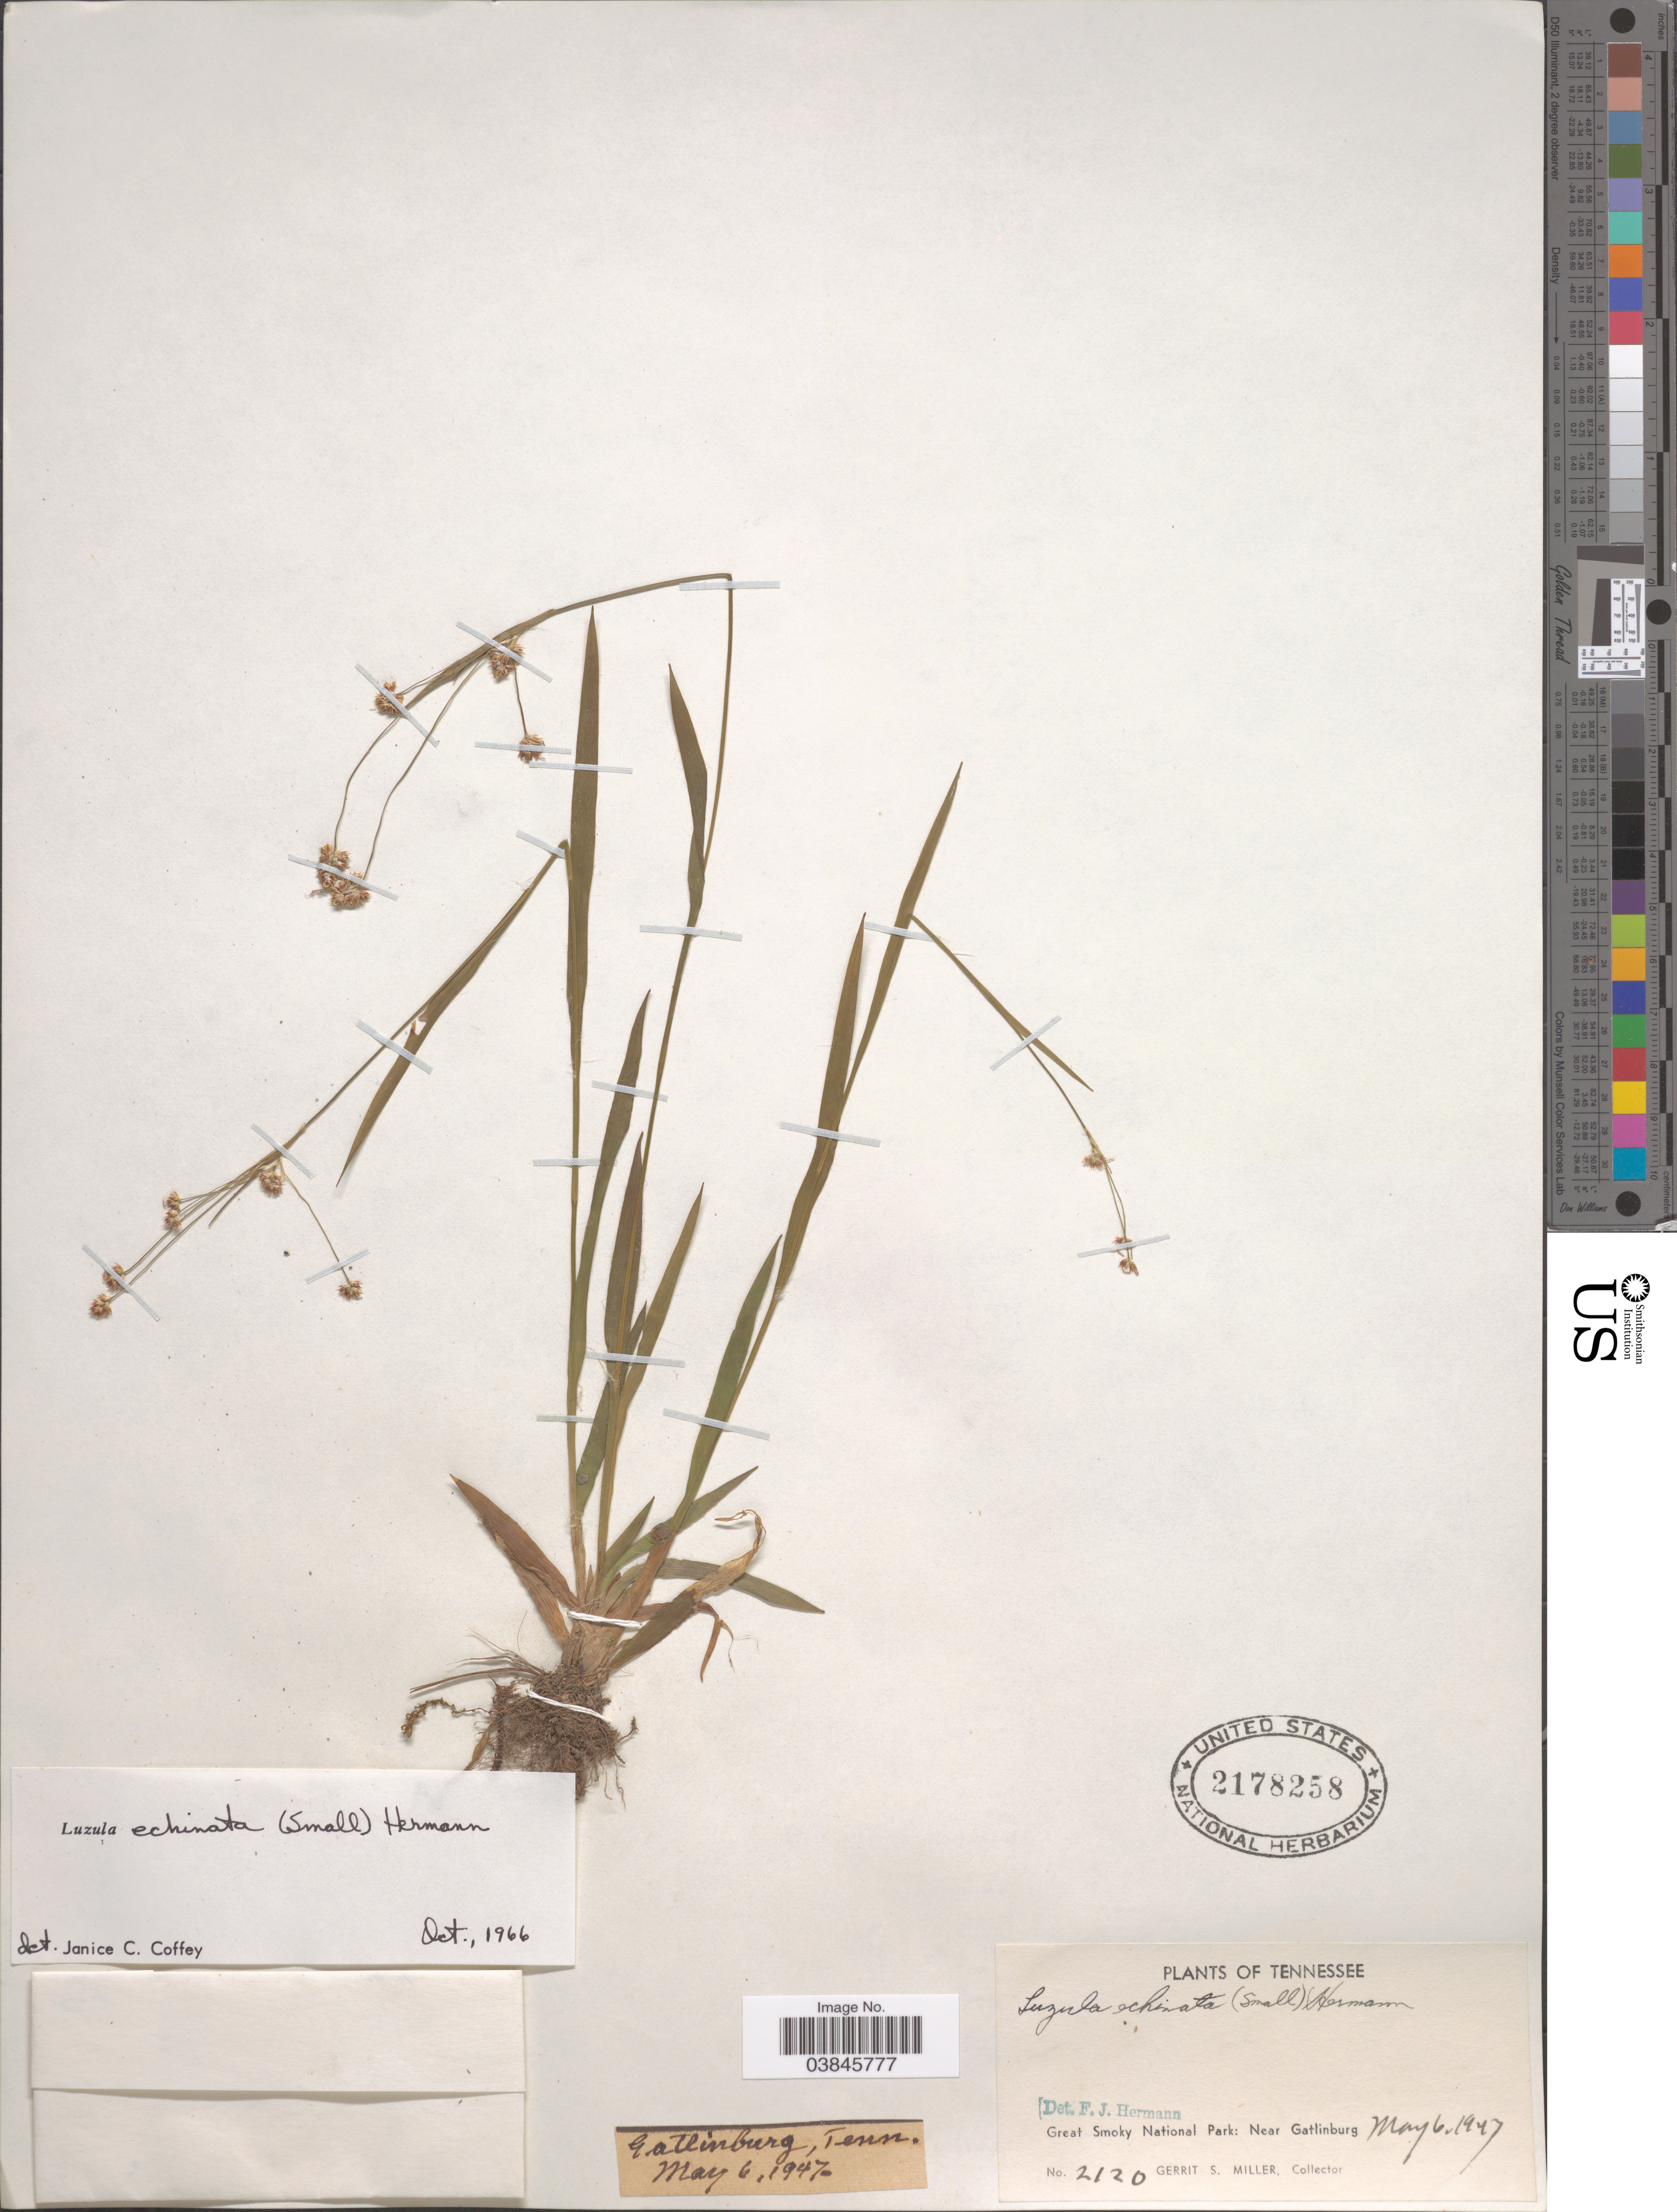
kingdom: Plantae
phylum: Tracheophyta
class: Liliopsida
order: Poales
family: Juncaceae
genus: Luzula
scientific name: Luzula echinata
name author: (Small) F.J. Herm.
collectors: G. S. Miller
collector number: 2120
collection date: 1947-05-06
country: United States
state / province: Tennessee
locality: Great Smoky National Park: Near Gatlinburg.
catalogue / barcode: US 2178258